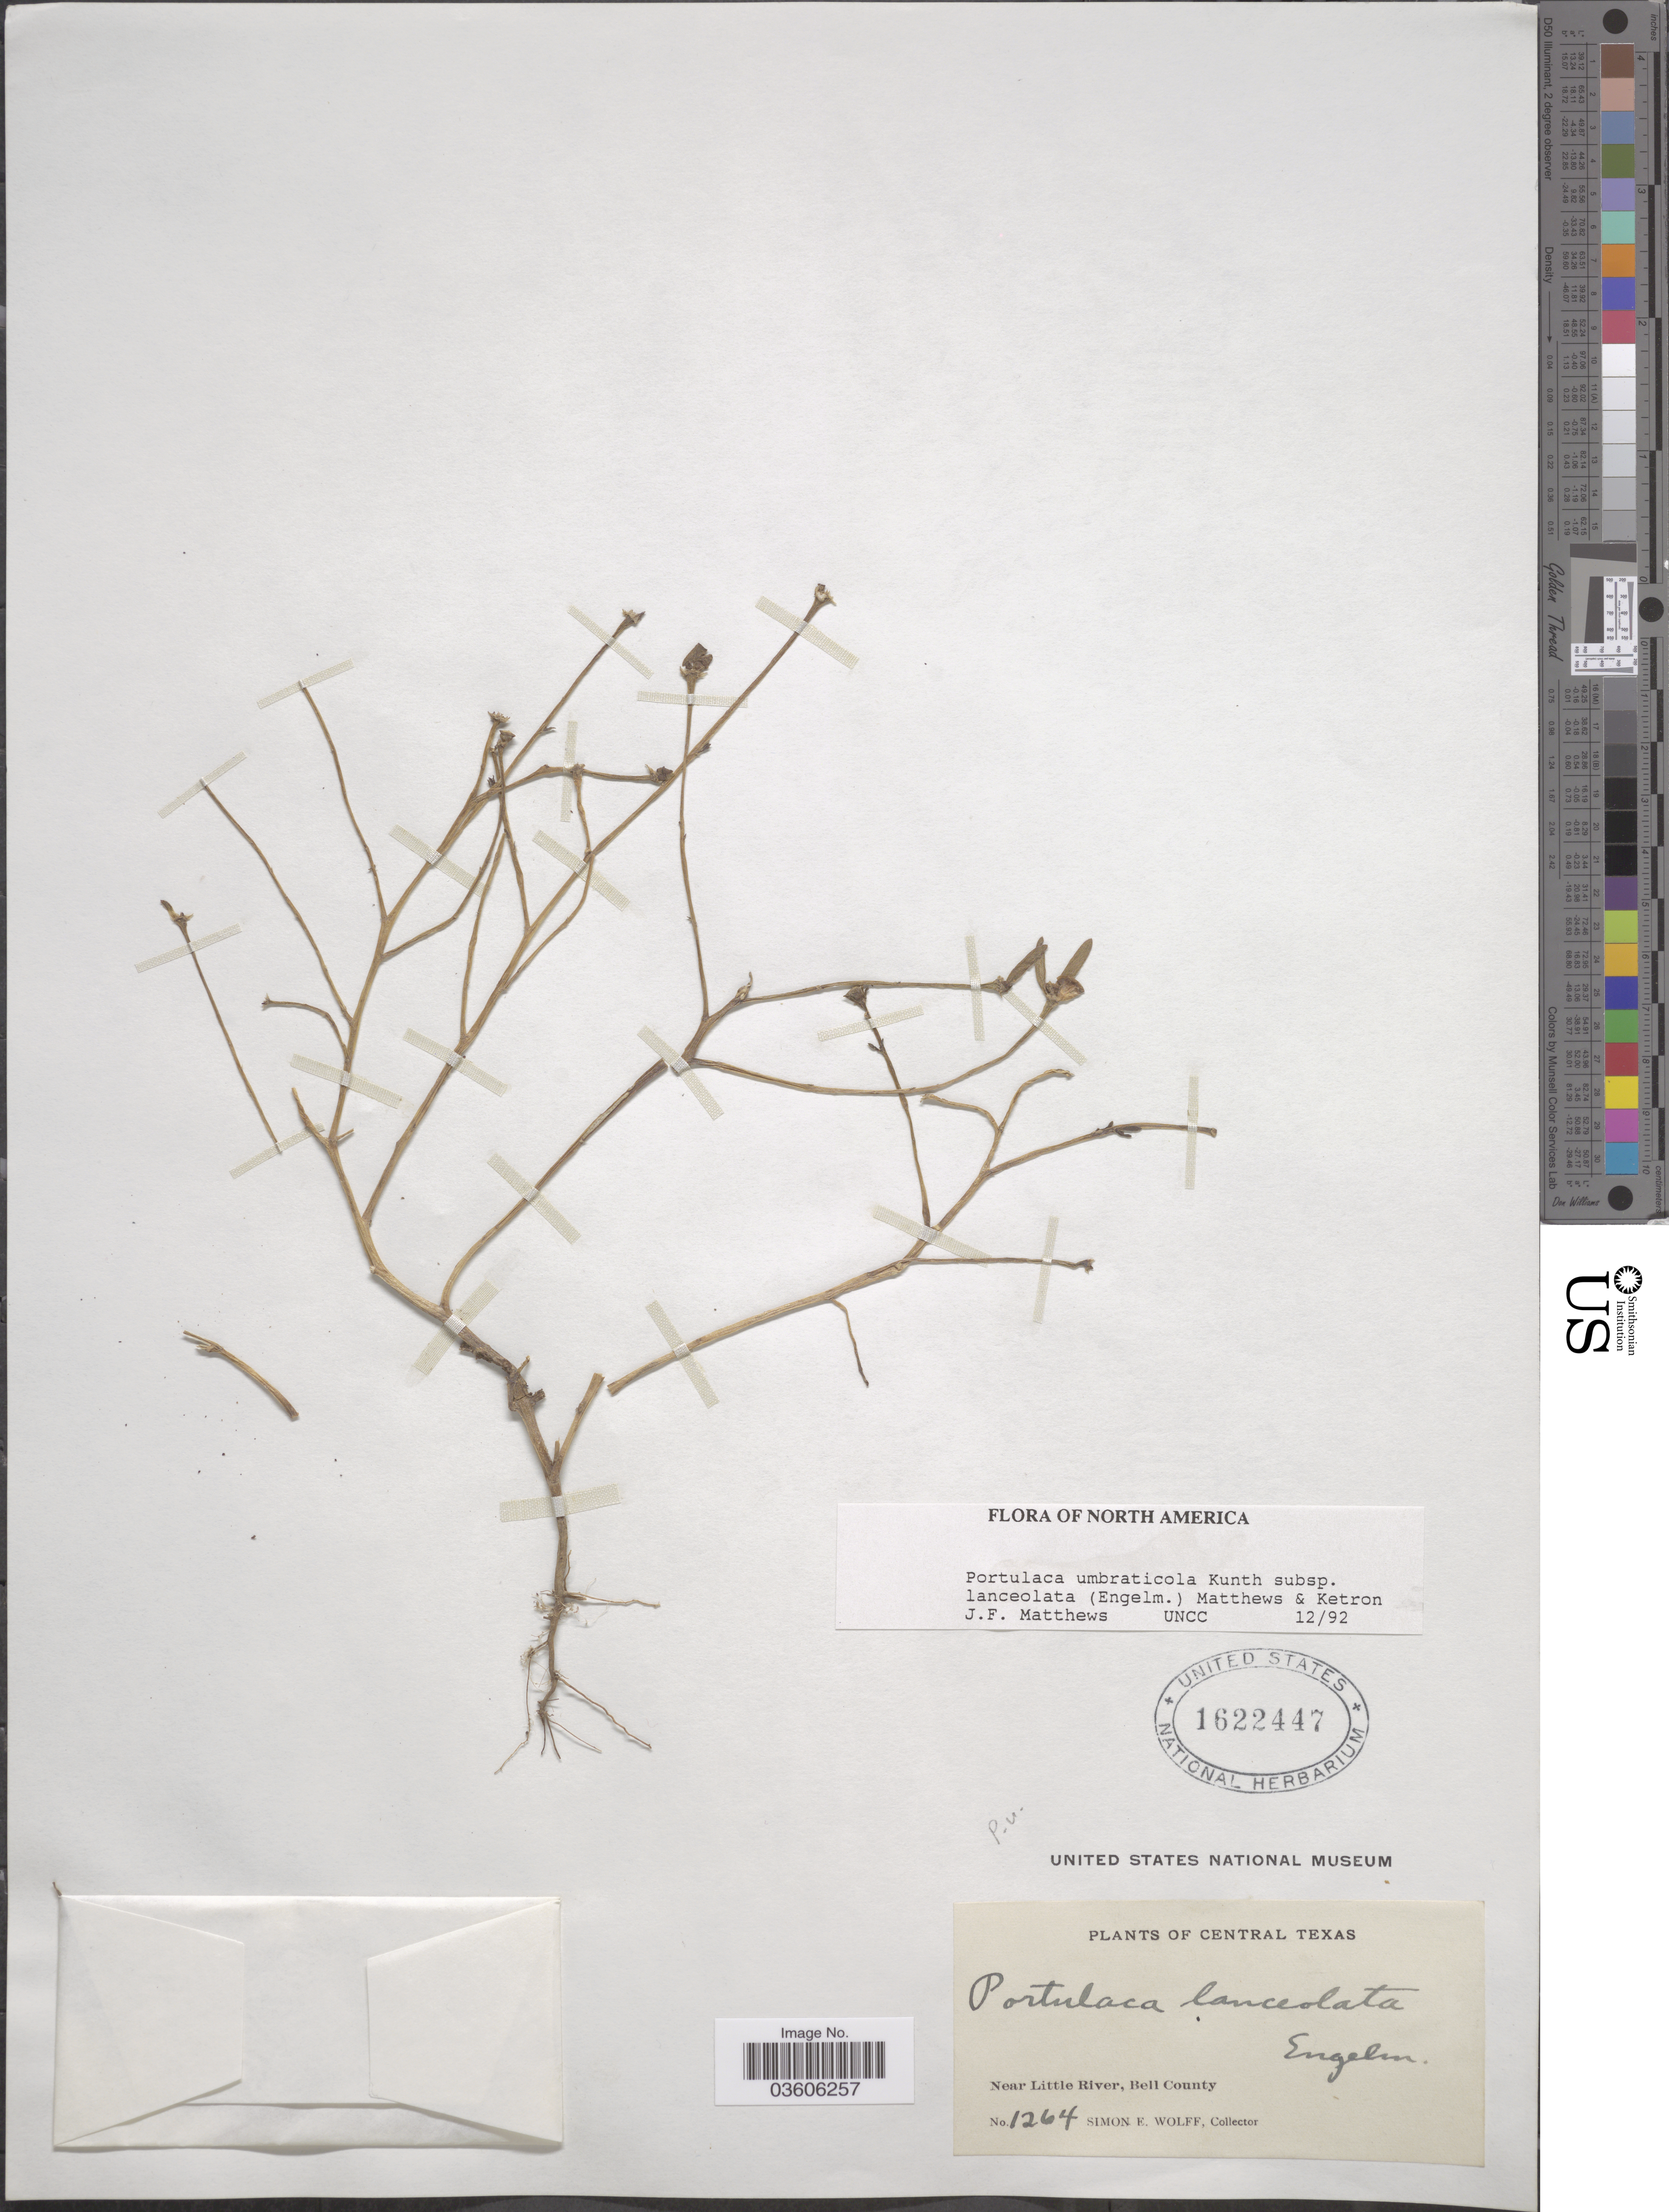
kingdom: Plantae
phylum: Tracheophyta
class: Magnoliopsida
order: Caryophyllales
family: Portulacaceae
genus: Portulaca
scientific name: Portulaca umbraticola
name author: Kunth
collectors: S. E. Wolff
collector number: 1264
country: United States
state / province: Texas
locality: Central Texas. Near Little River, Bell County.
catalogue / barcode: US 1622447